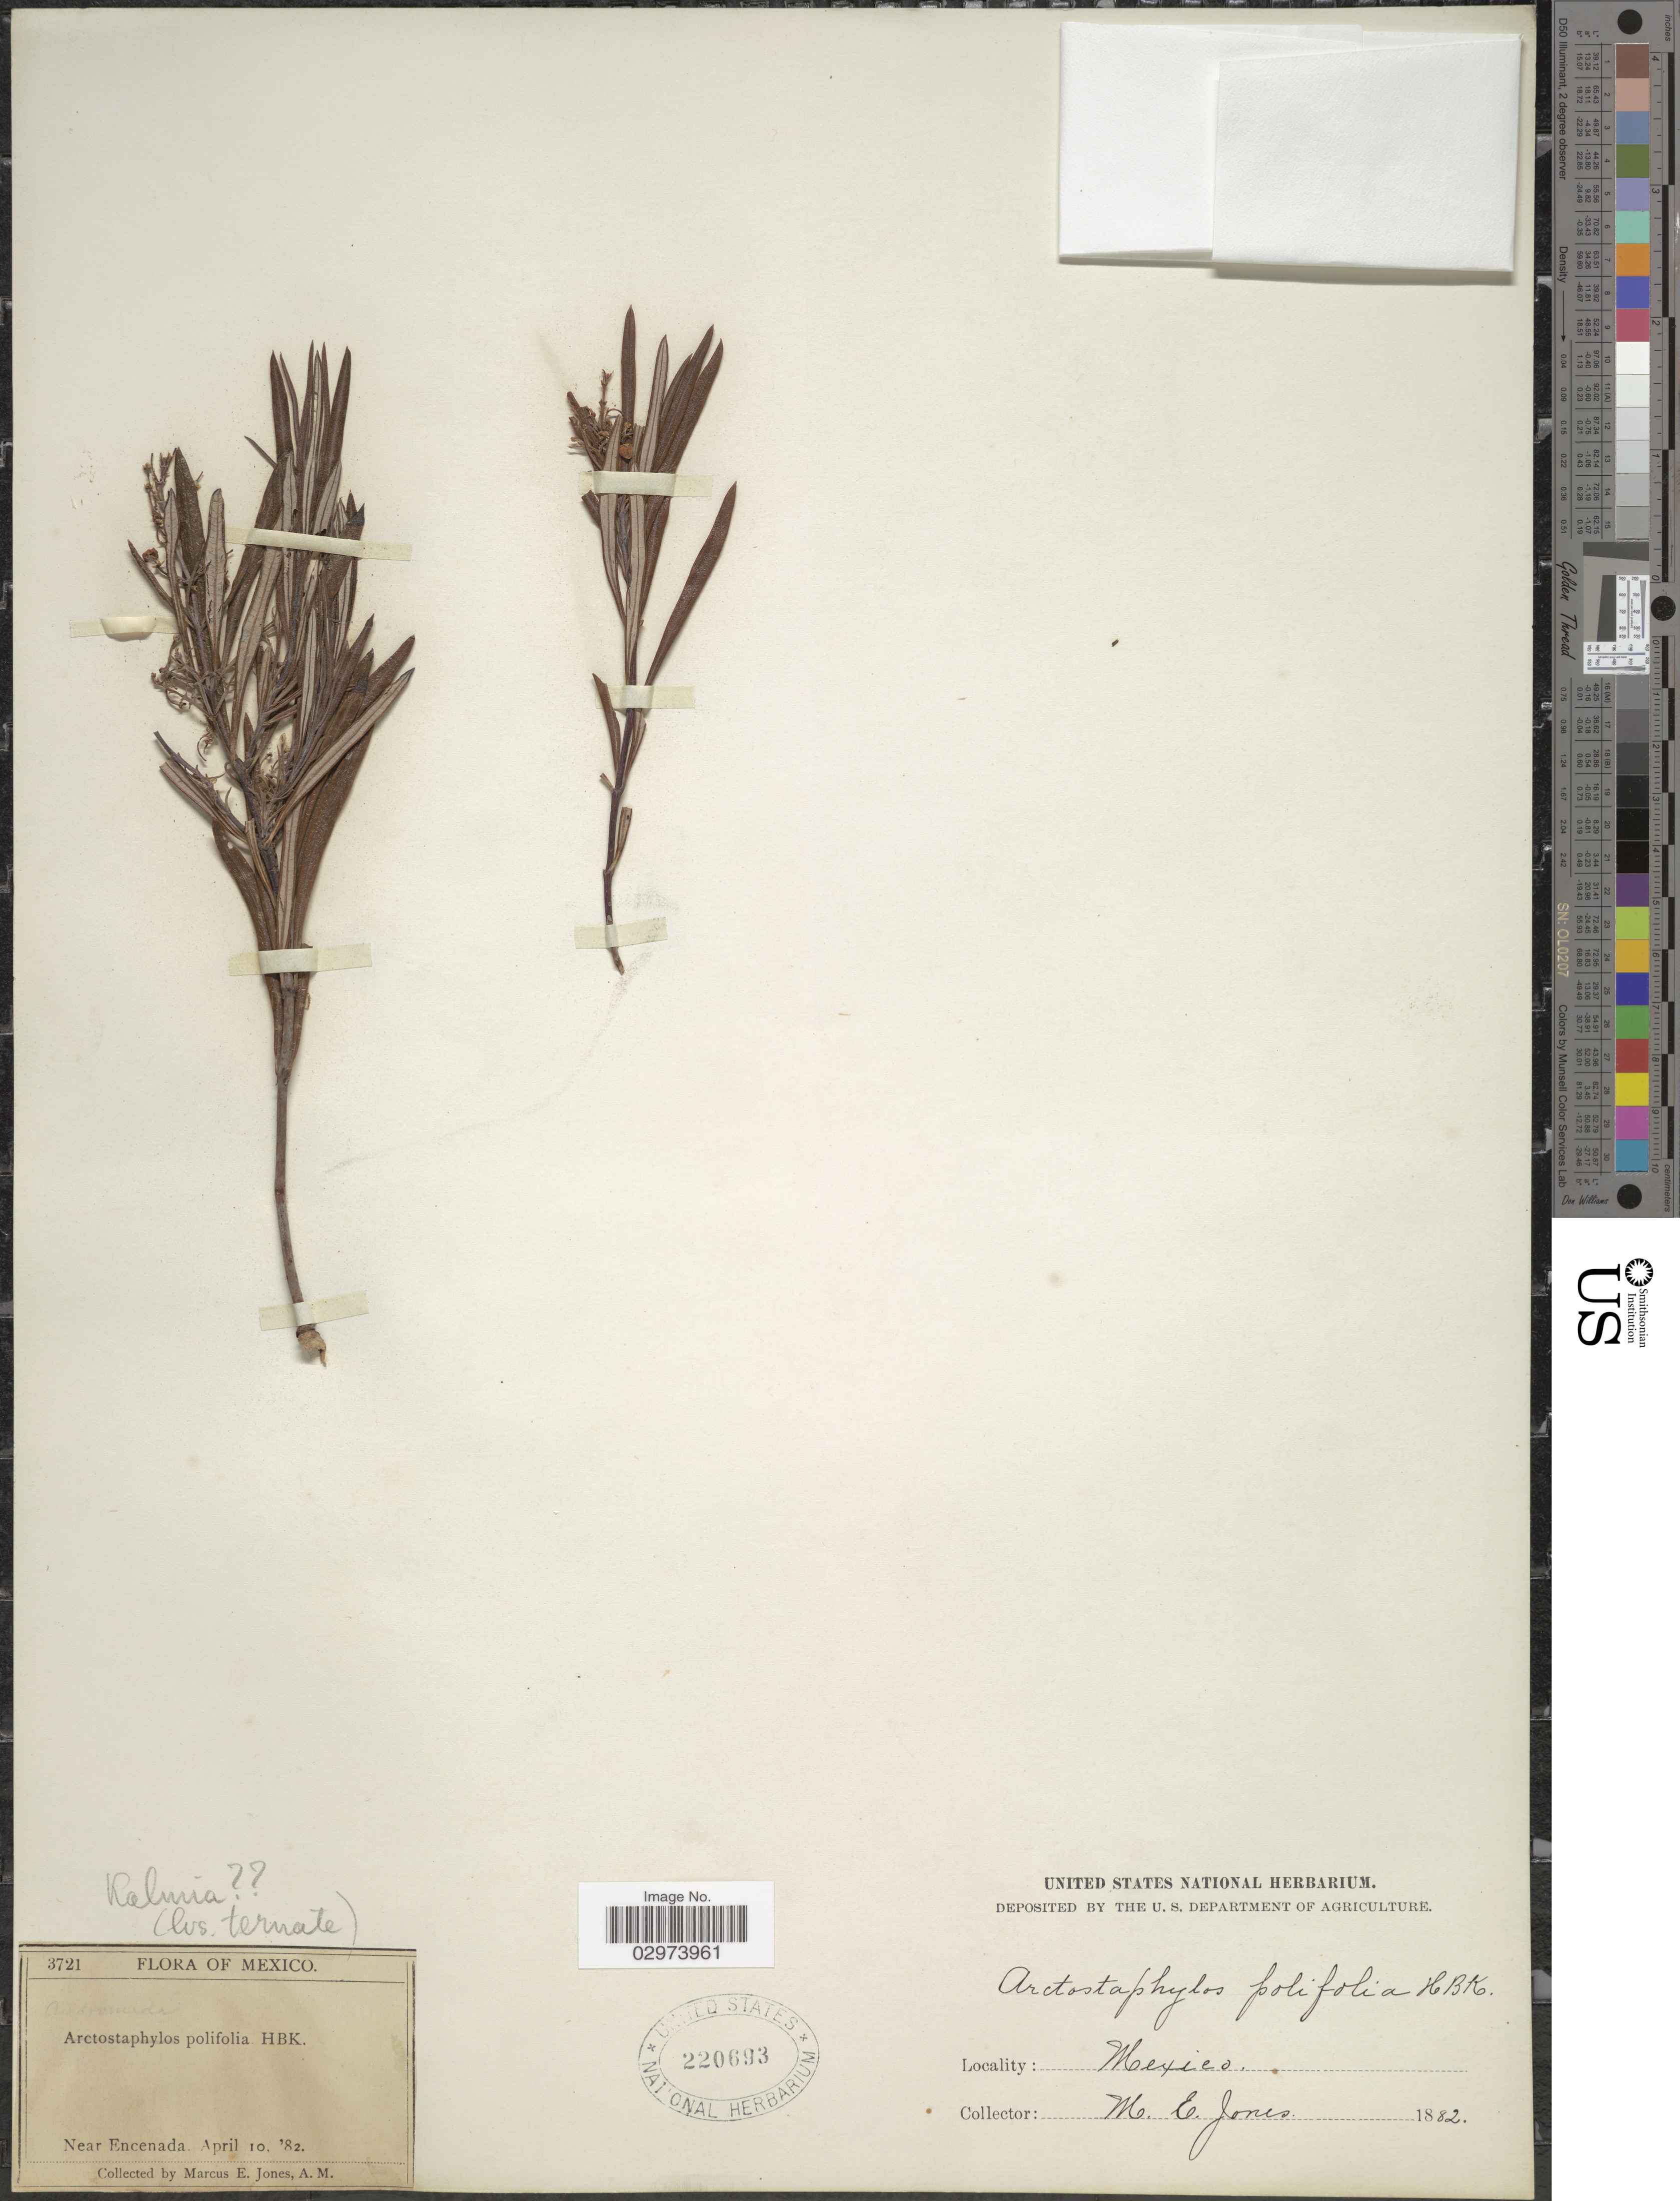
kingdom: Plantae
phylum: Tracheophyta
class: Magnoliopsida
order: Ericales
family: Ericaceae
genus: Andromeda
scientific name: Andromeda polifolia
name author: L.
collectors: M. E. Jones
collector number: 3721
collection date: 1882-04-10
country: Mexico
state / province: Baja California Norte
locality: Near Encenada.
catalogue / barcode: US 220693